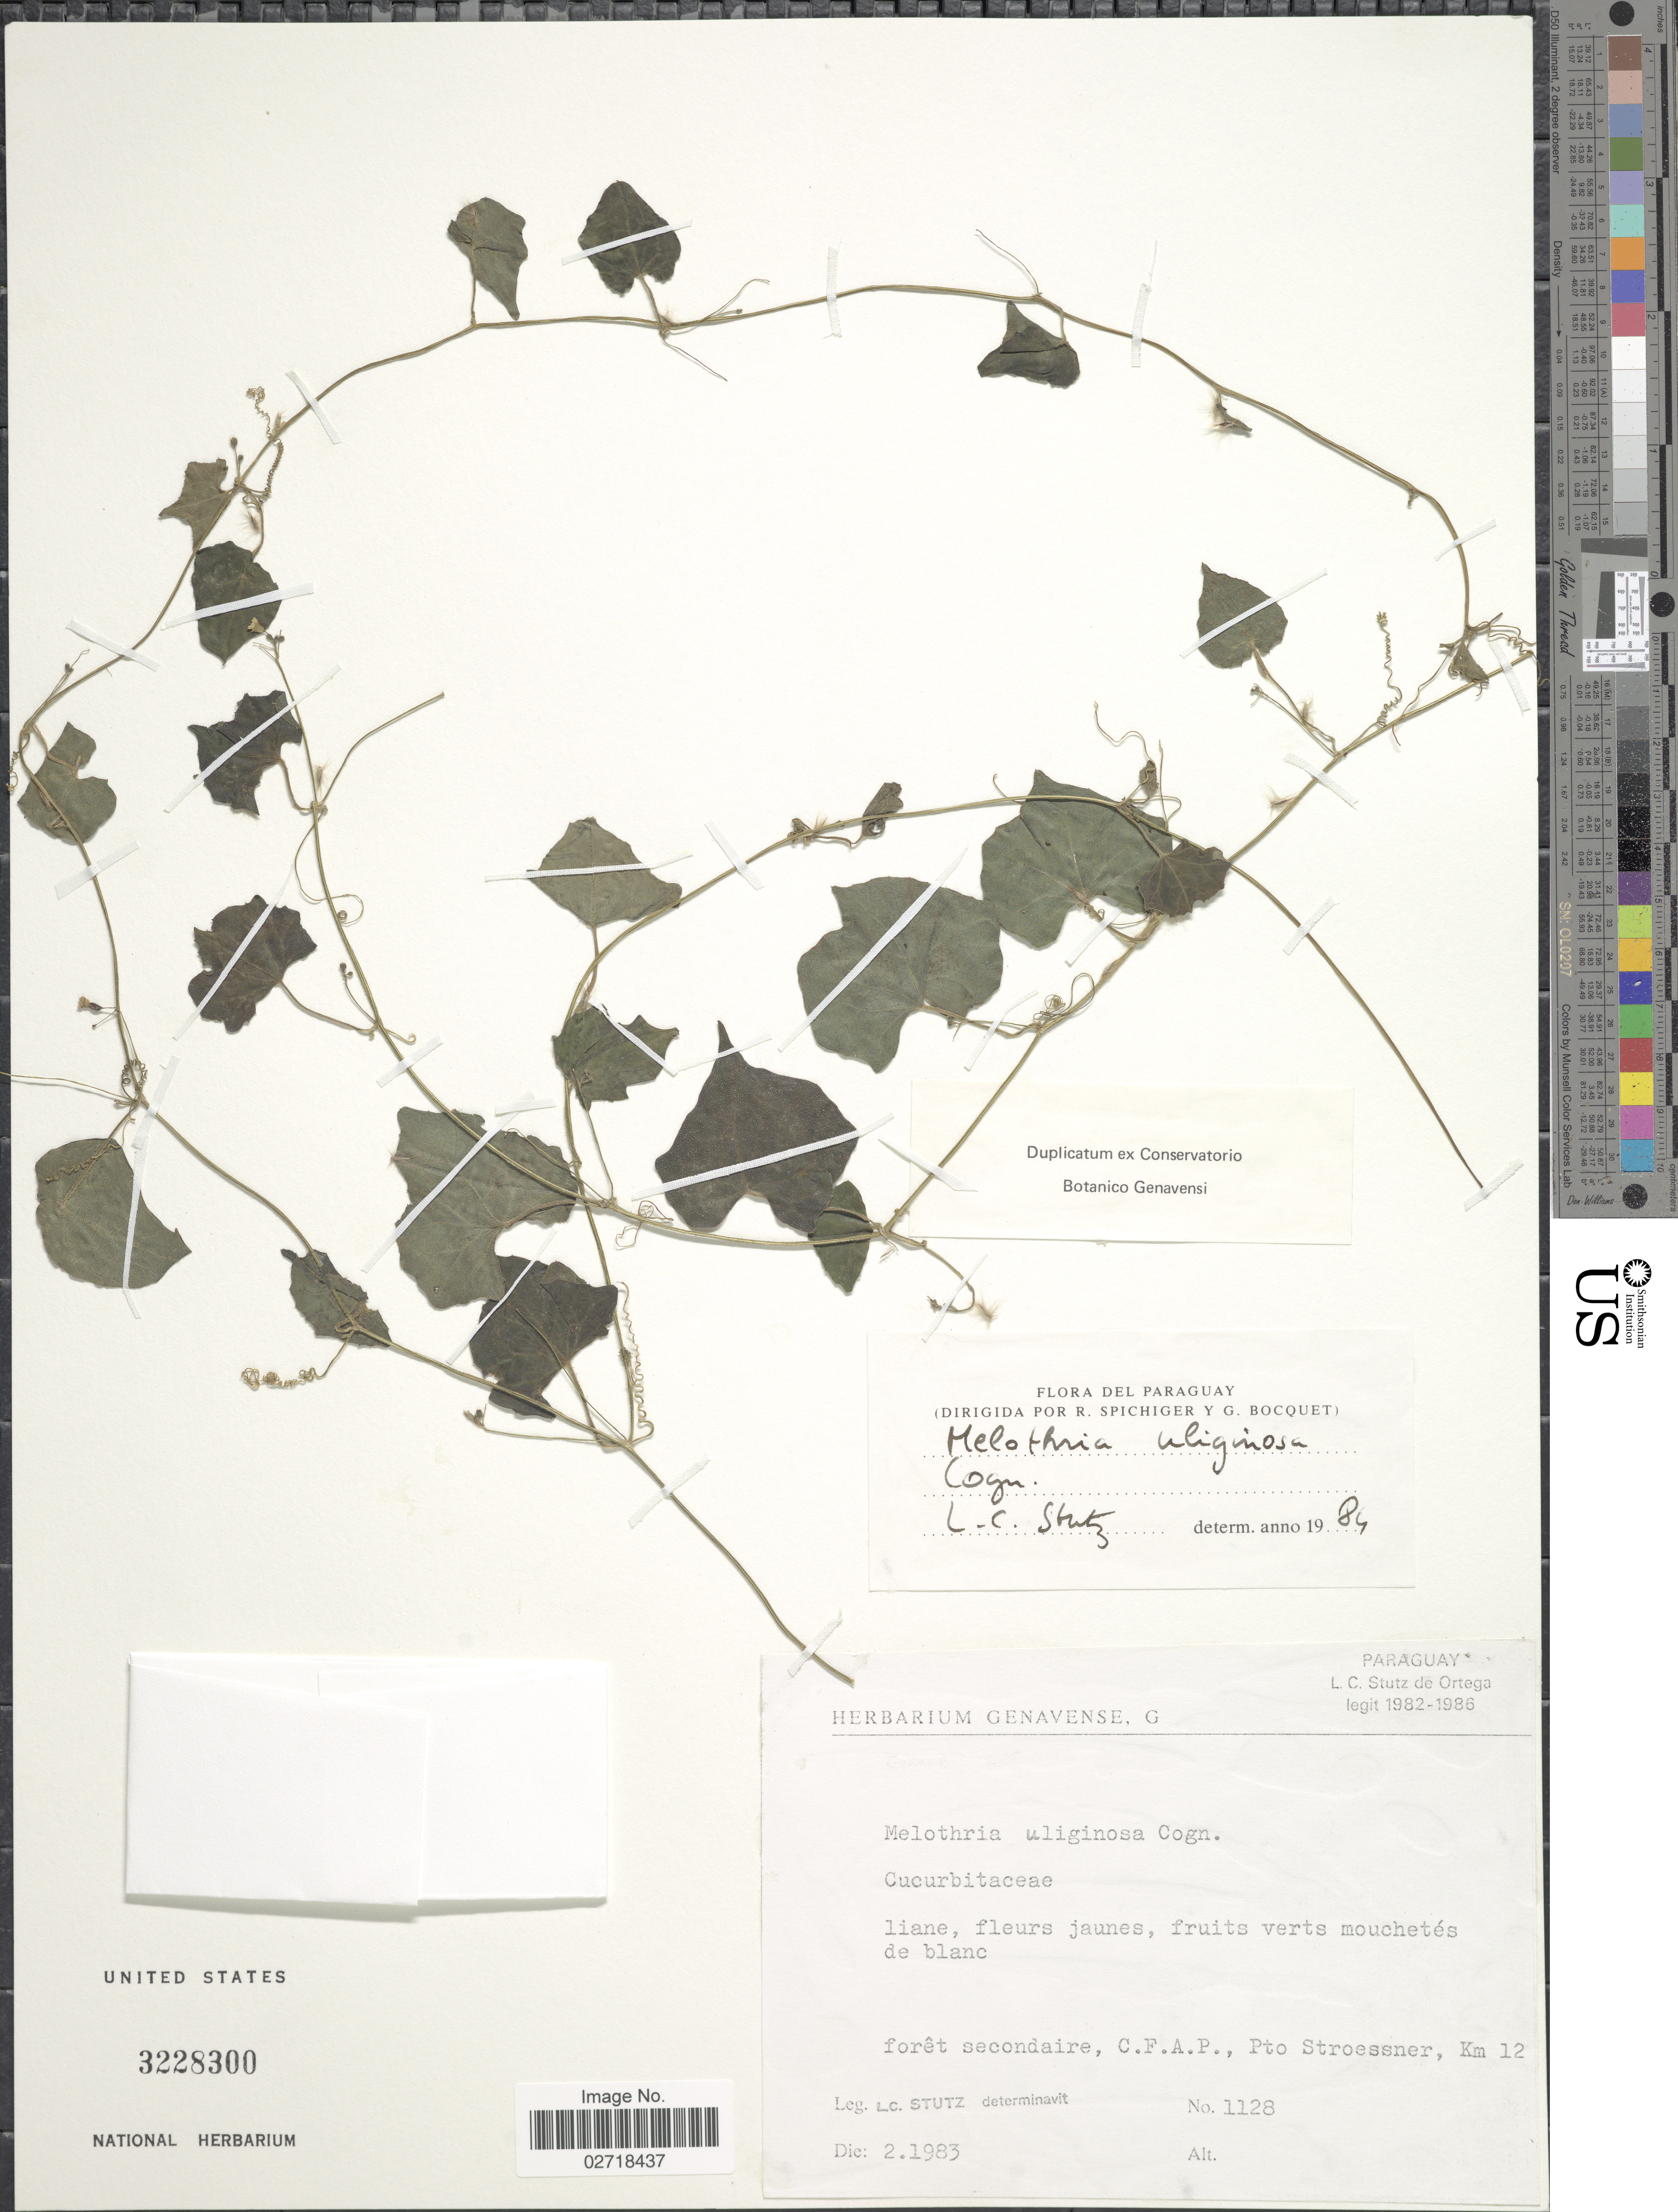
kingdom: Plantae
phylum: Tracheophyta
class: Magnoliopsida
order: Cucurbitales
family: Cucurbitaceae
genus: Melothria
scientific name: Melothria uliginosa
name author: Cogn.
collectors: L. C. Stutz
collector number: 1128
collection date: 1983-02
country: Paraguay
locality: C.F.A.P., Pto Stroessner, Km 12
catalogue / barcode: US 3228300